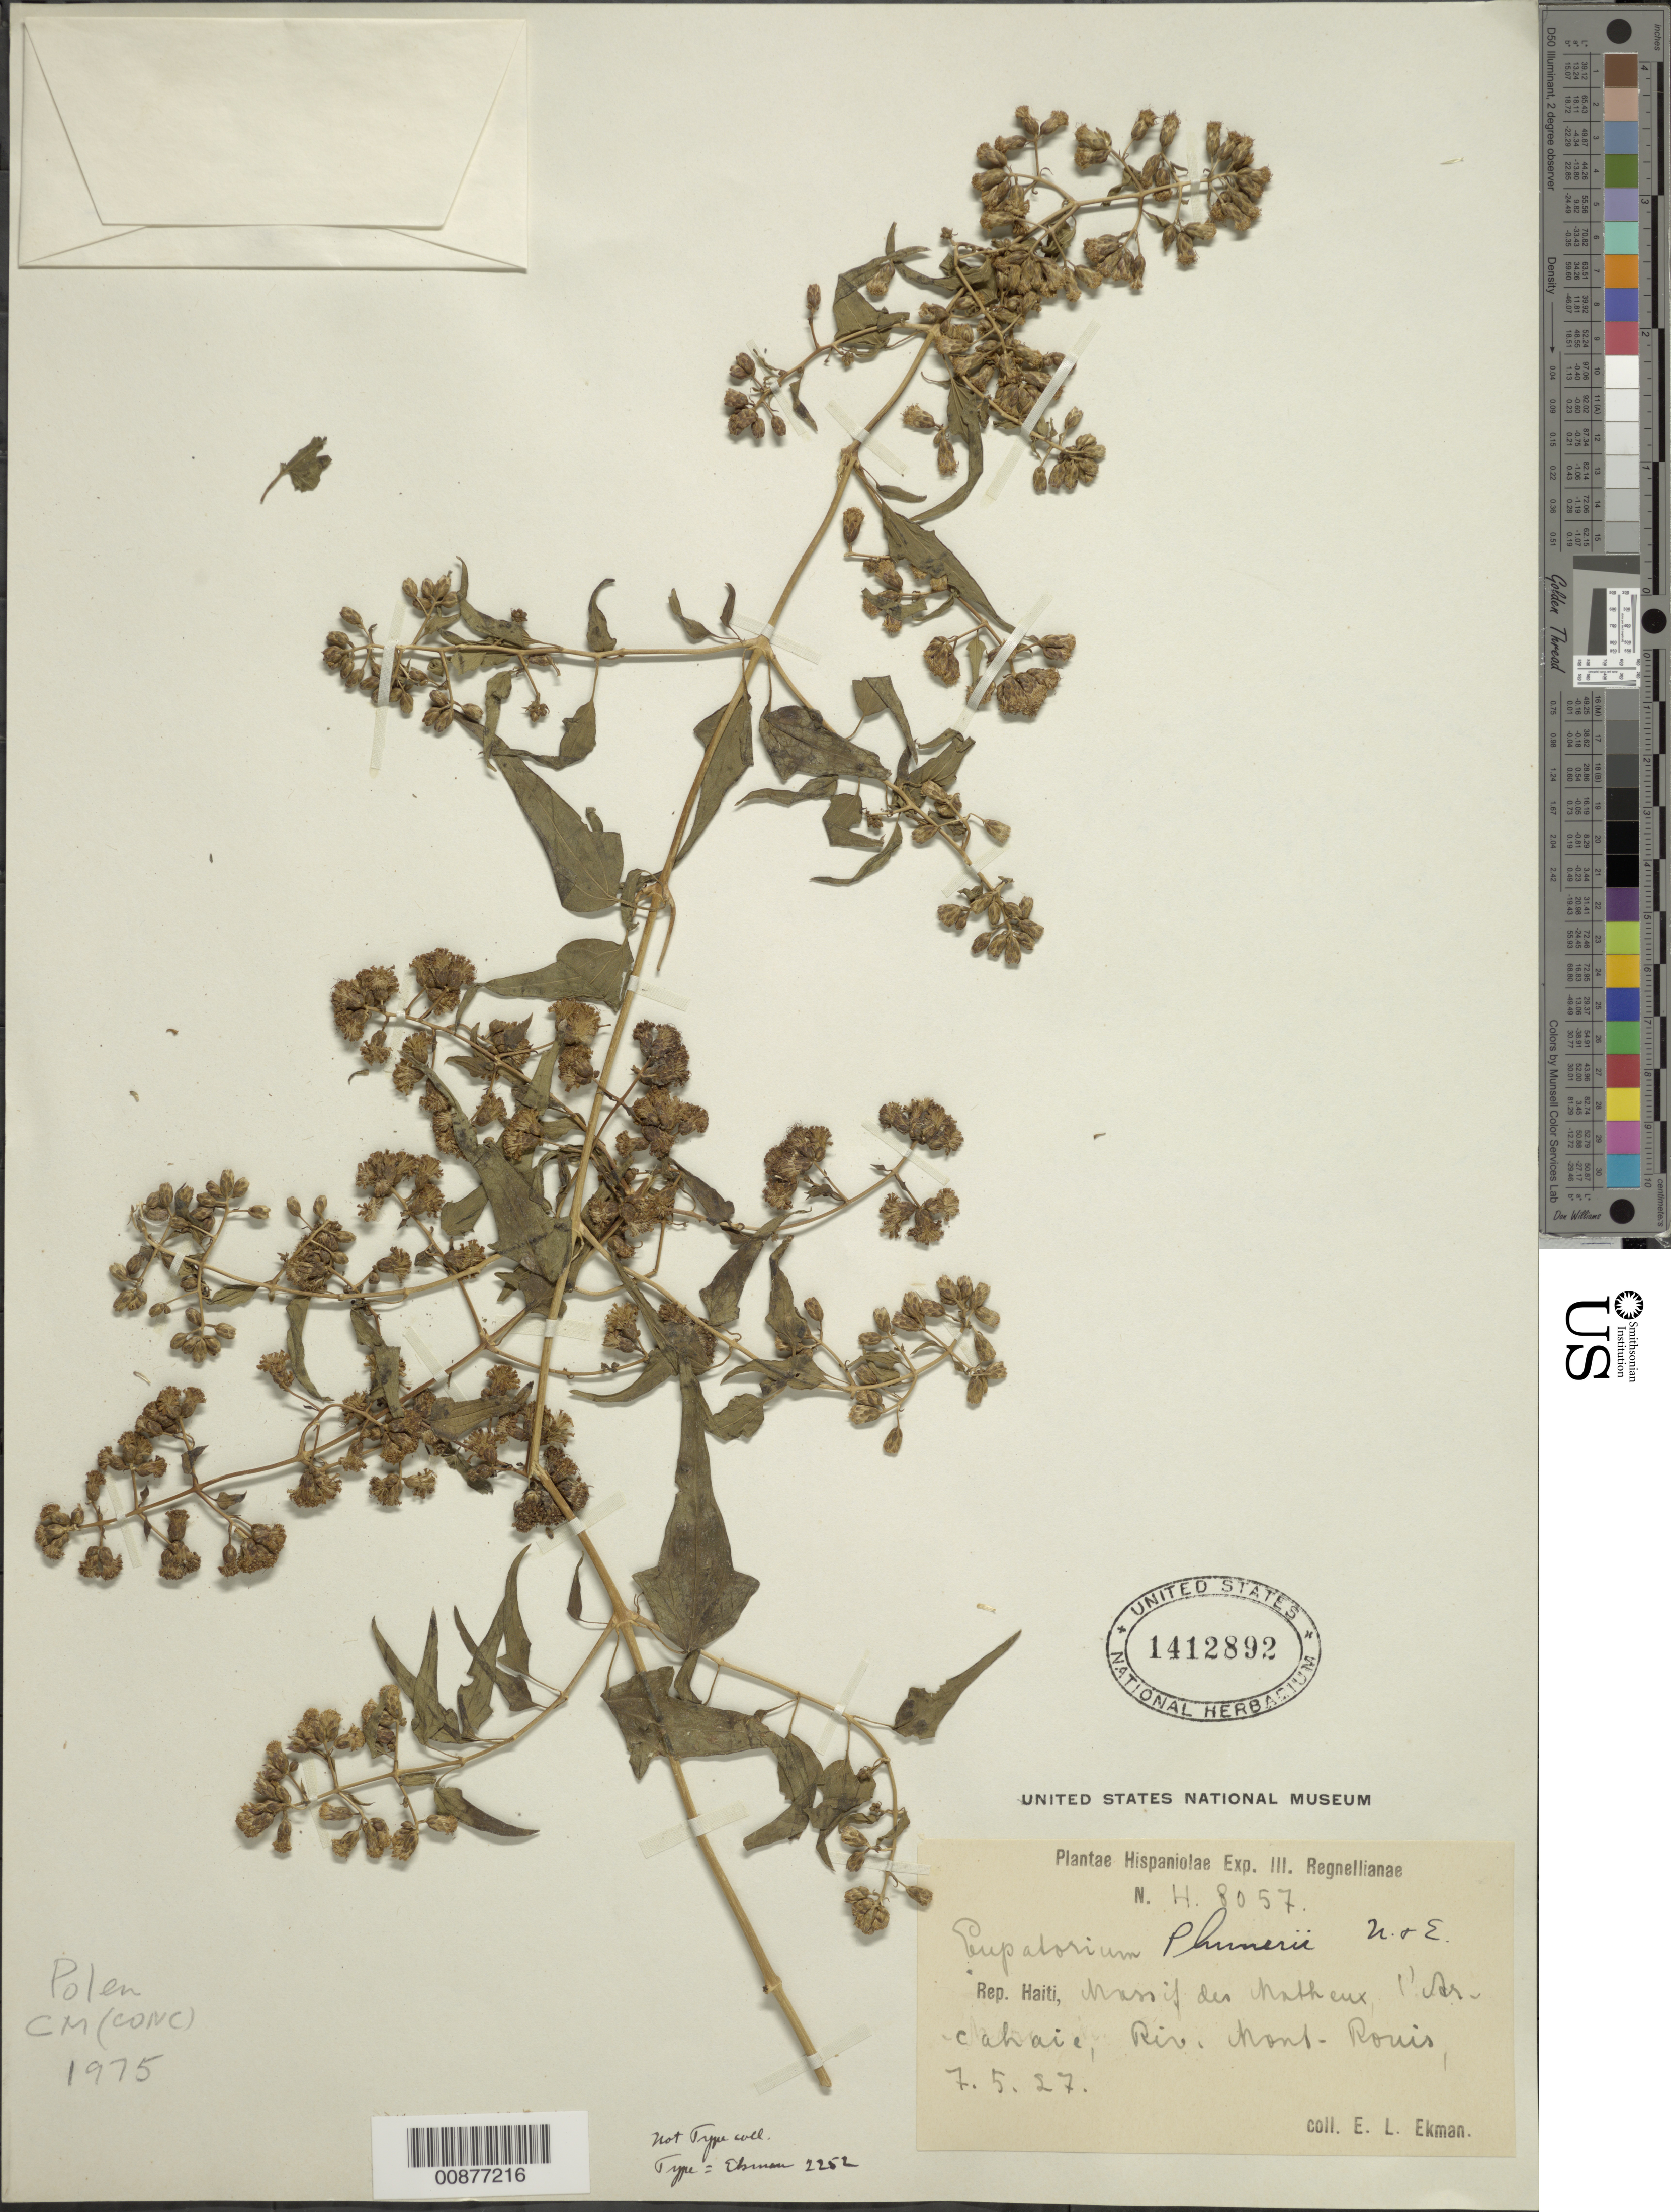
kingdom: Plantae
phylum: Tracheophyta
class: Magnoliopsida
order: Asterales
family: Asteraceae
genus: Osmiopsis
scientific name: Osmiopsis plumerii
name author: (Urb. & Ekman) R.M. King & H. Rob.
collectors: E. L. Ekman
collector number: H 8057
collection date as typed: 07 May 1927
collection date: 1927-05-07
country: Haiti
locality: Massif des Matheux (sp?), l'Arcahaie, Riv. Mont- Rouis (sp?)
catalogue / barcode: US 1412892